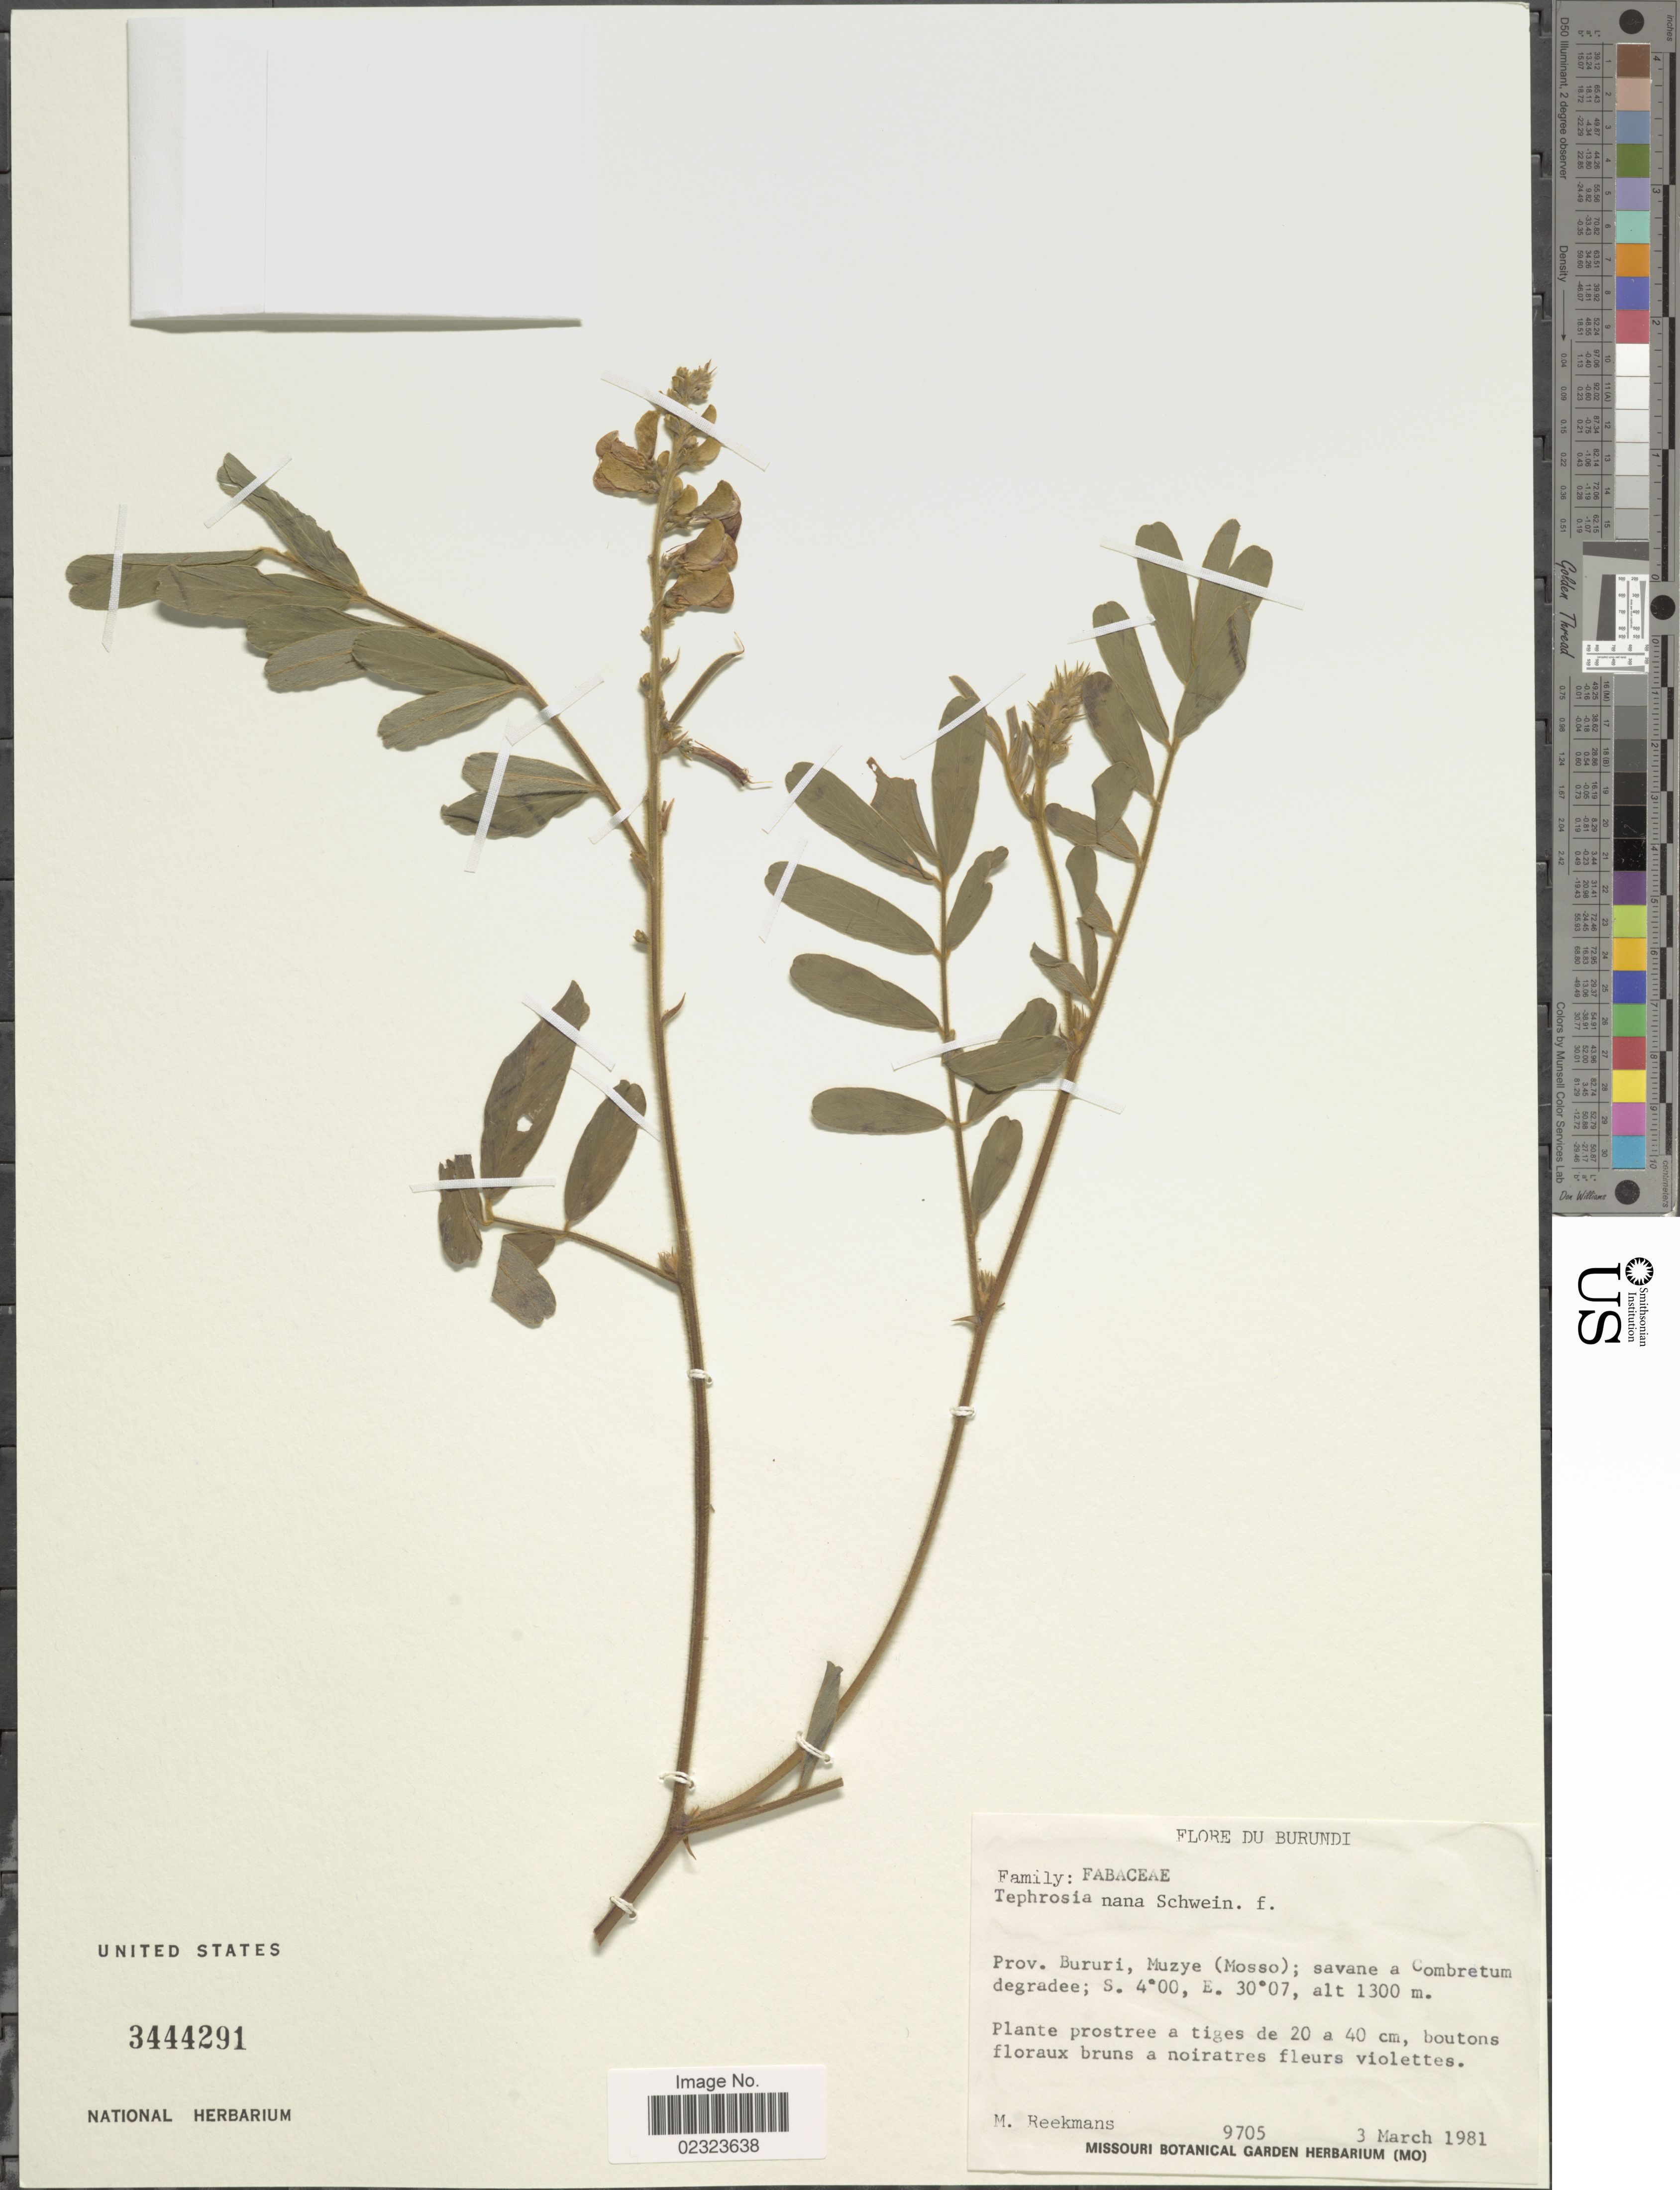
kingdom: Plantae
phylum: Tracheophyta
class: Magnoliopsida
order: Fabales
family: Fabaceae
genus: Tephrosia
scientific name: Tephrosia nana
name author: Kotschy ex Schweinf.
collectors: M. Reekmans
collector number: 9705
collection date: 1981-03-03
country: Burundi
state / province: Bururi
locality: Muzye (Mosso); savane e Combretum degradee.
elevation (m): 1300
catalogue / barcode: US 3444291